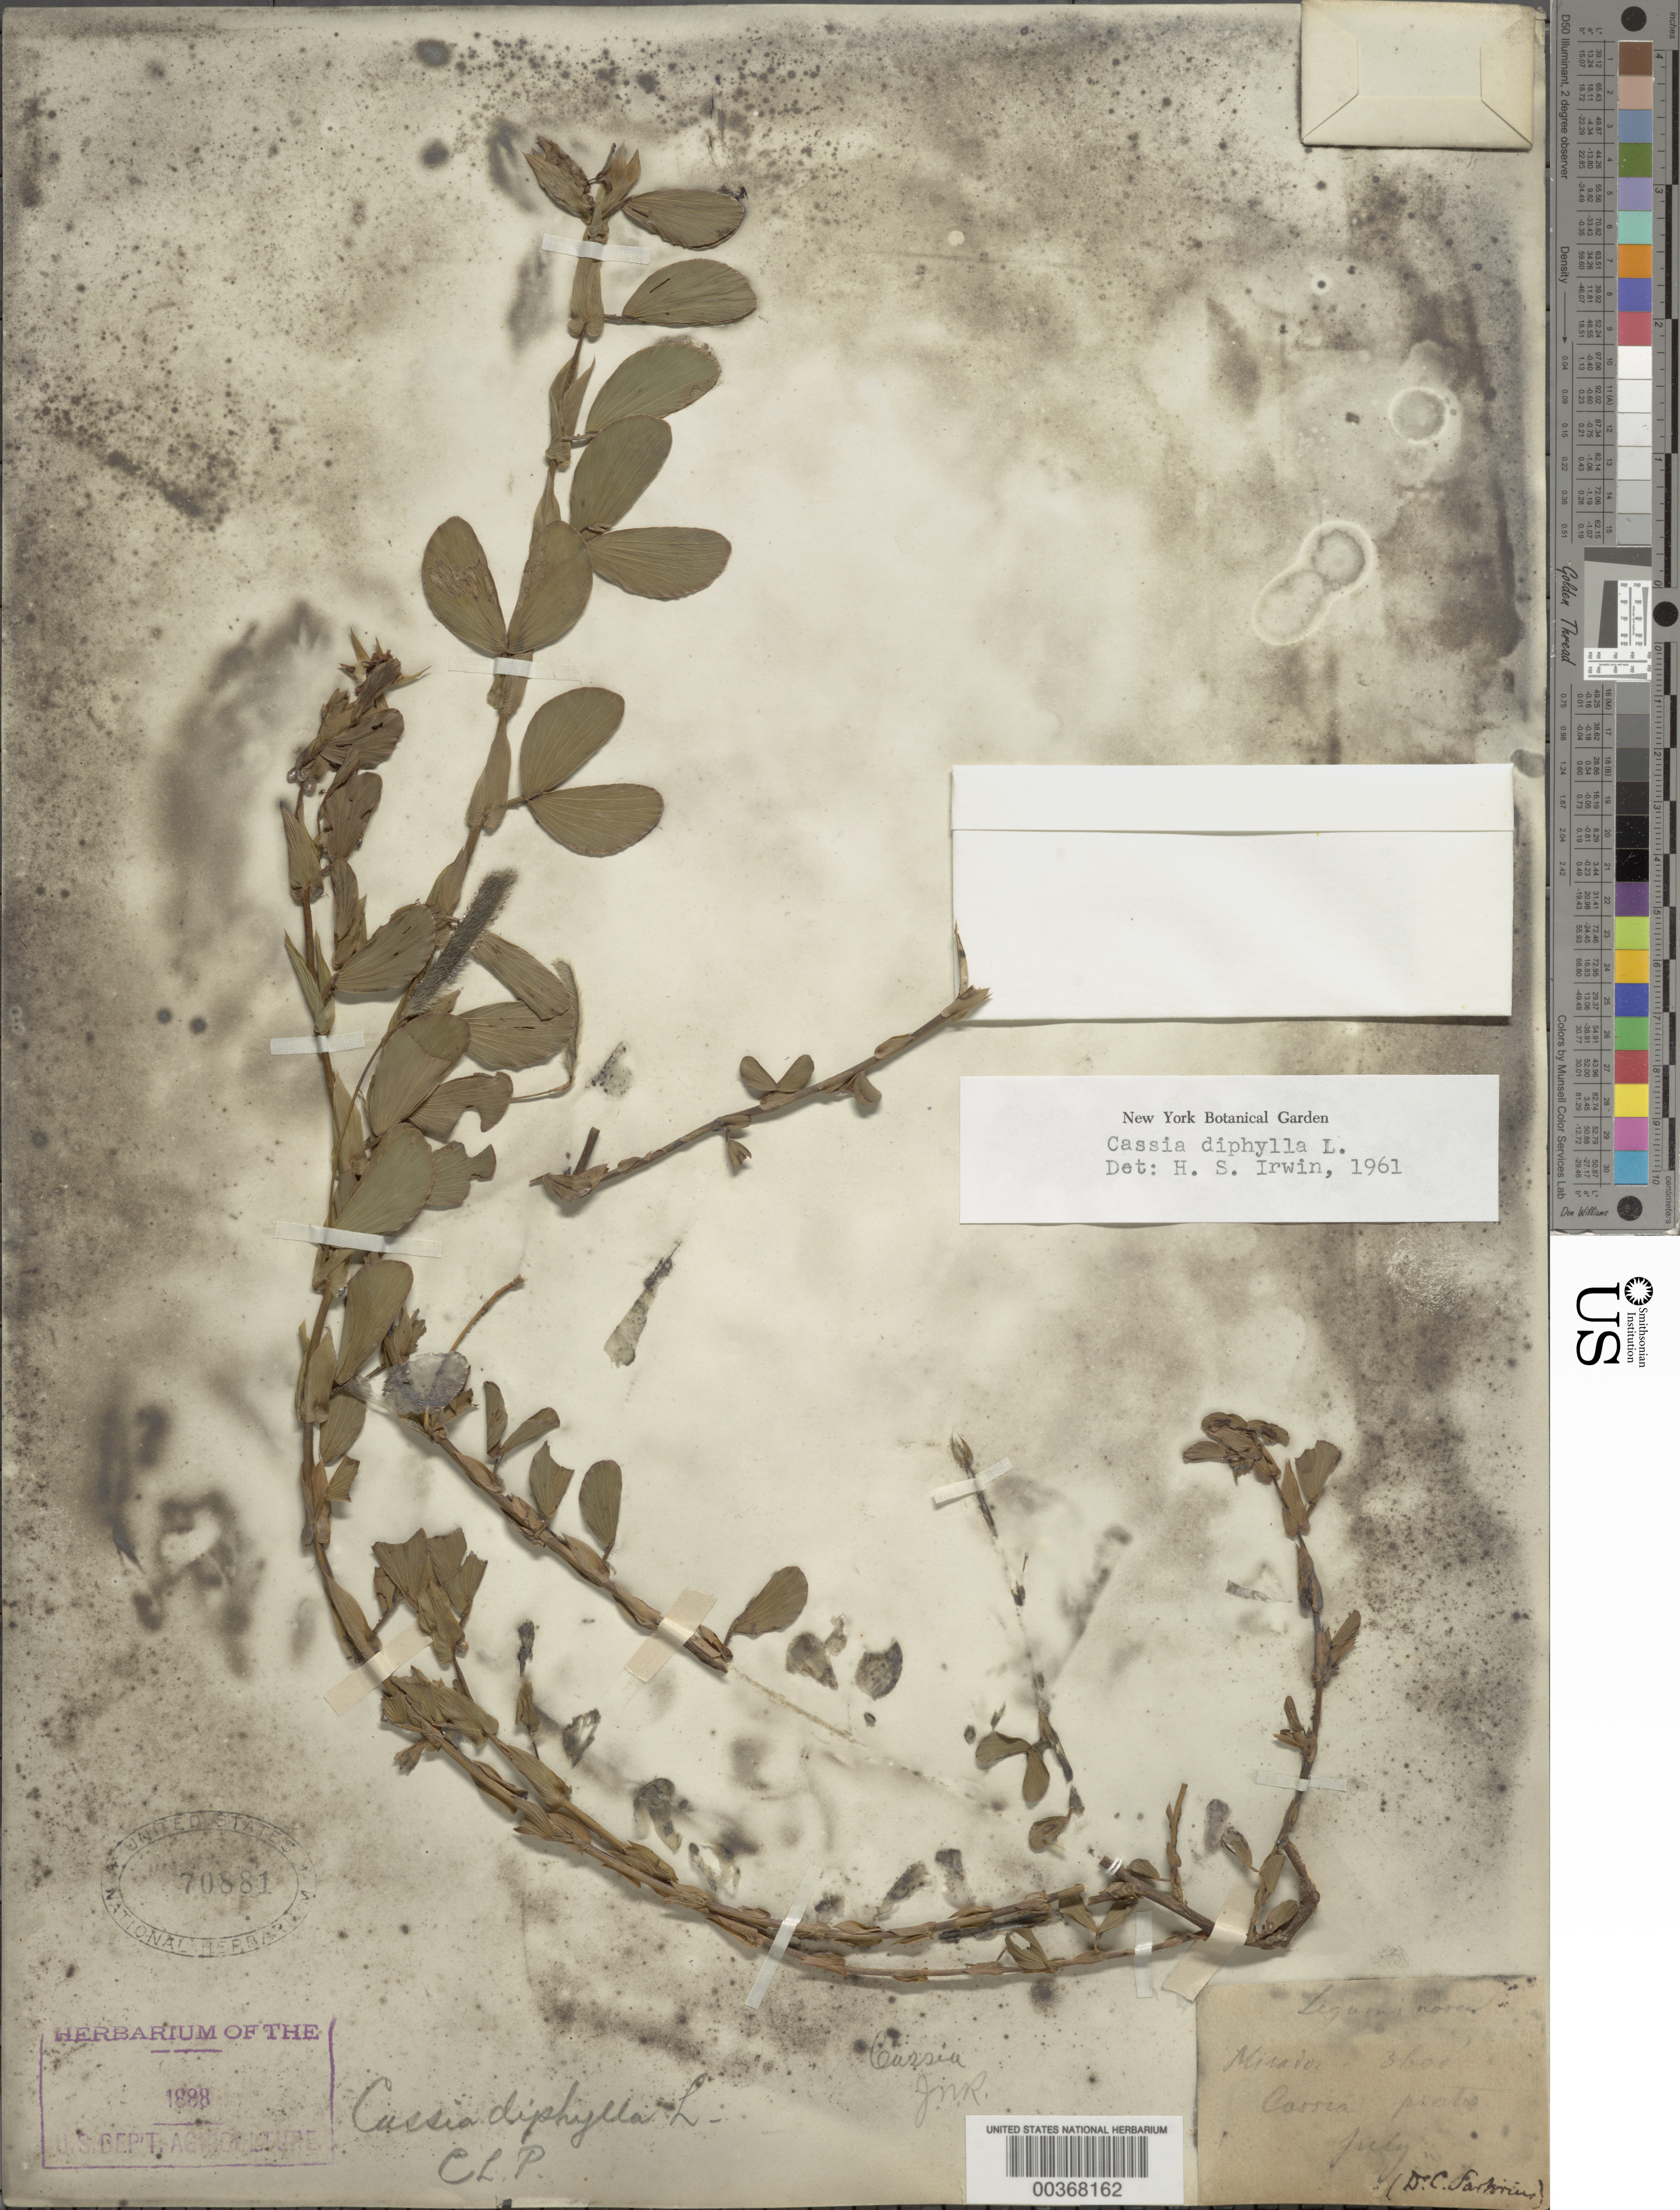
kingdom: Plantae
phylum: Tracheophyta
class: Magnoliopsida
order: Fabales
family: Fabaceae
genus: Chamaecrista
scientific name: Chamaecrista diphylla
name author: (L.) Greene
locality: Mirador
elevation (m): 1097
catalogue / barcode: US 70881